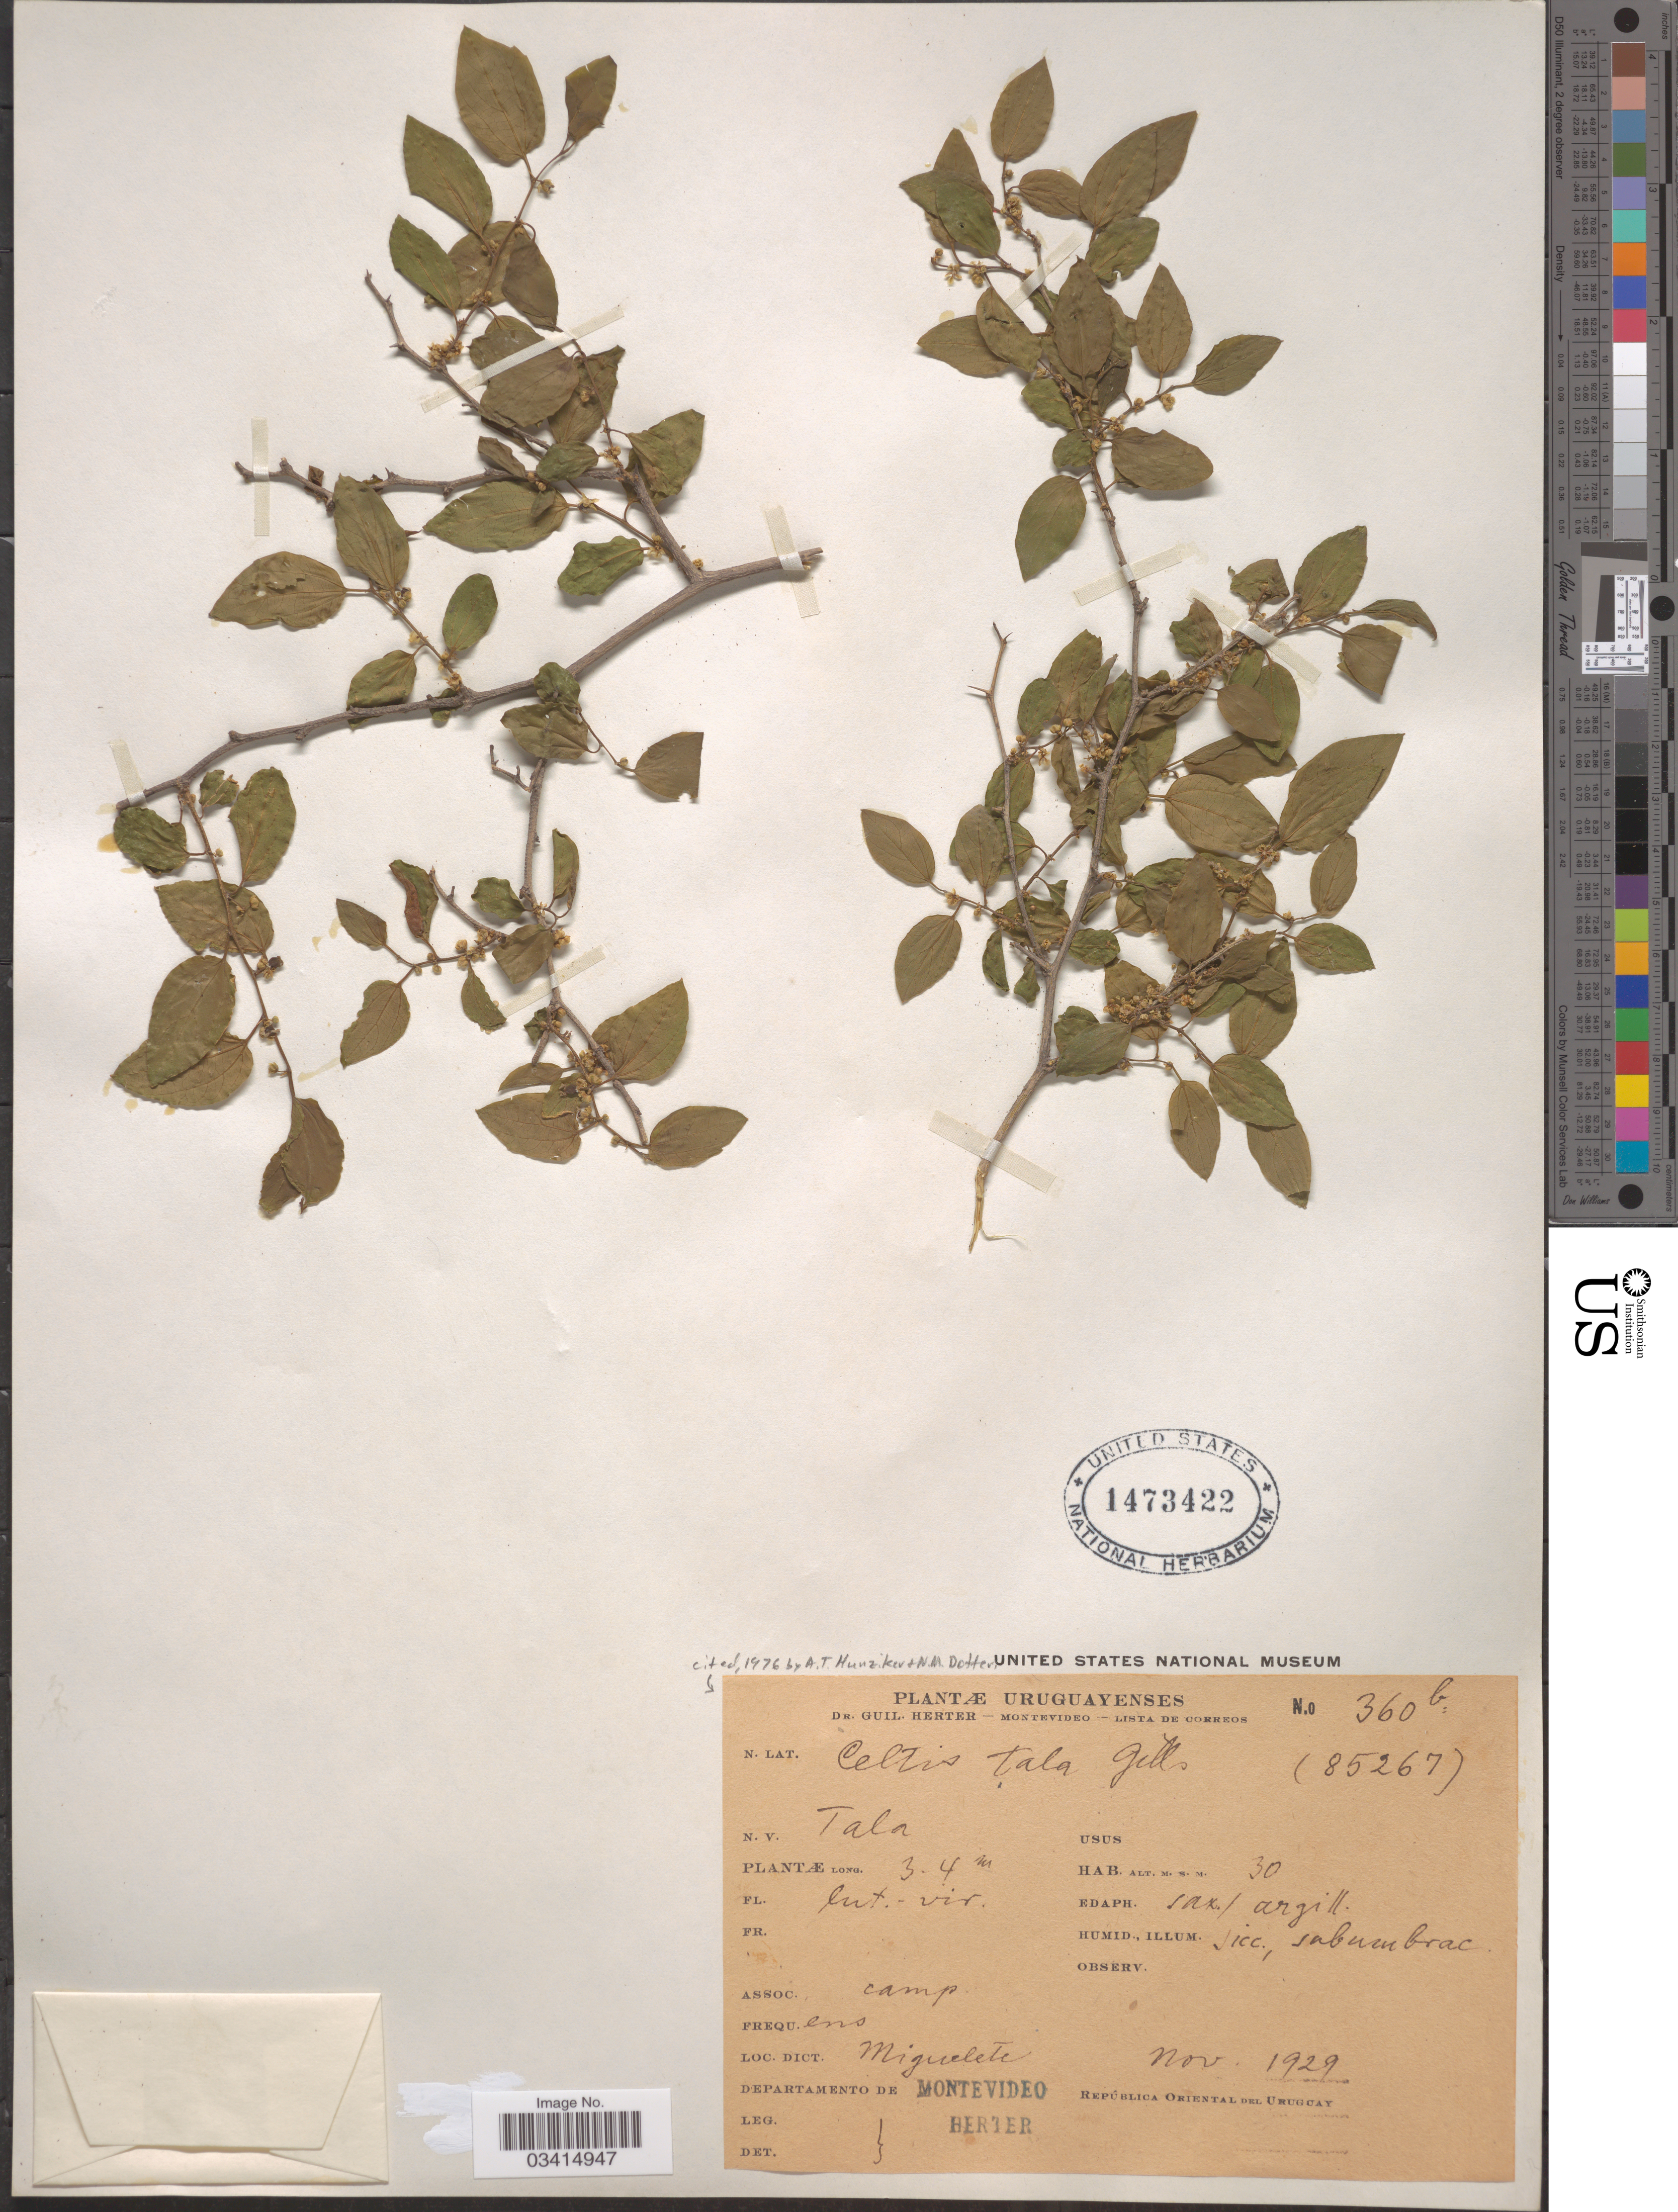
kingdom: Plantae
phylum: Tracheophyta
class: Magnoliopsida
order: Rosales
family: Cannabaceae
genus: Celtis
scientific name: Celtis tala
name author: Gillies ex Planch.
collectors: G. Herter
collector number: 360b (85267)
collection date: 1929-11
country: Uruguay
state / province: Montevideo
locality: Dict. Miguelete. Departamento de Montevideo. República Oriental del Uruguay.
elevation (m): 30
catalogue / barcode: US 1473422